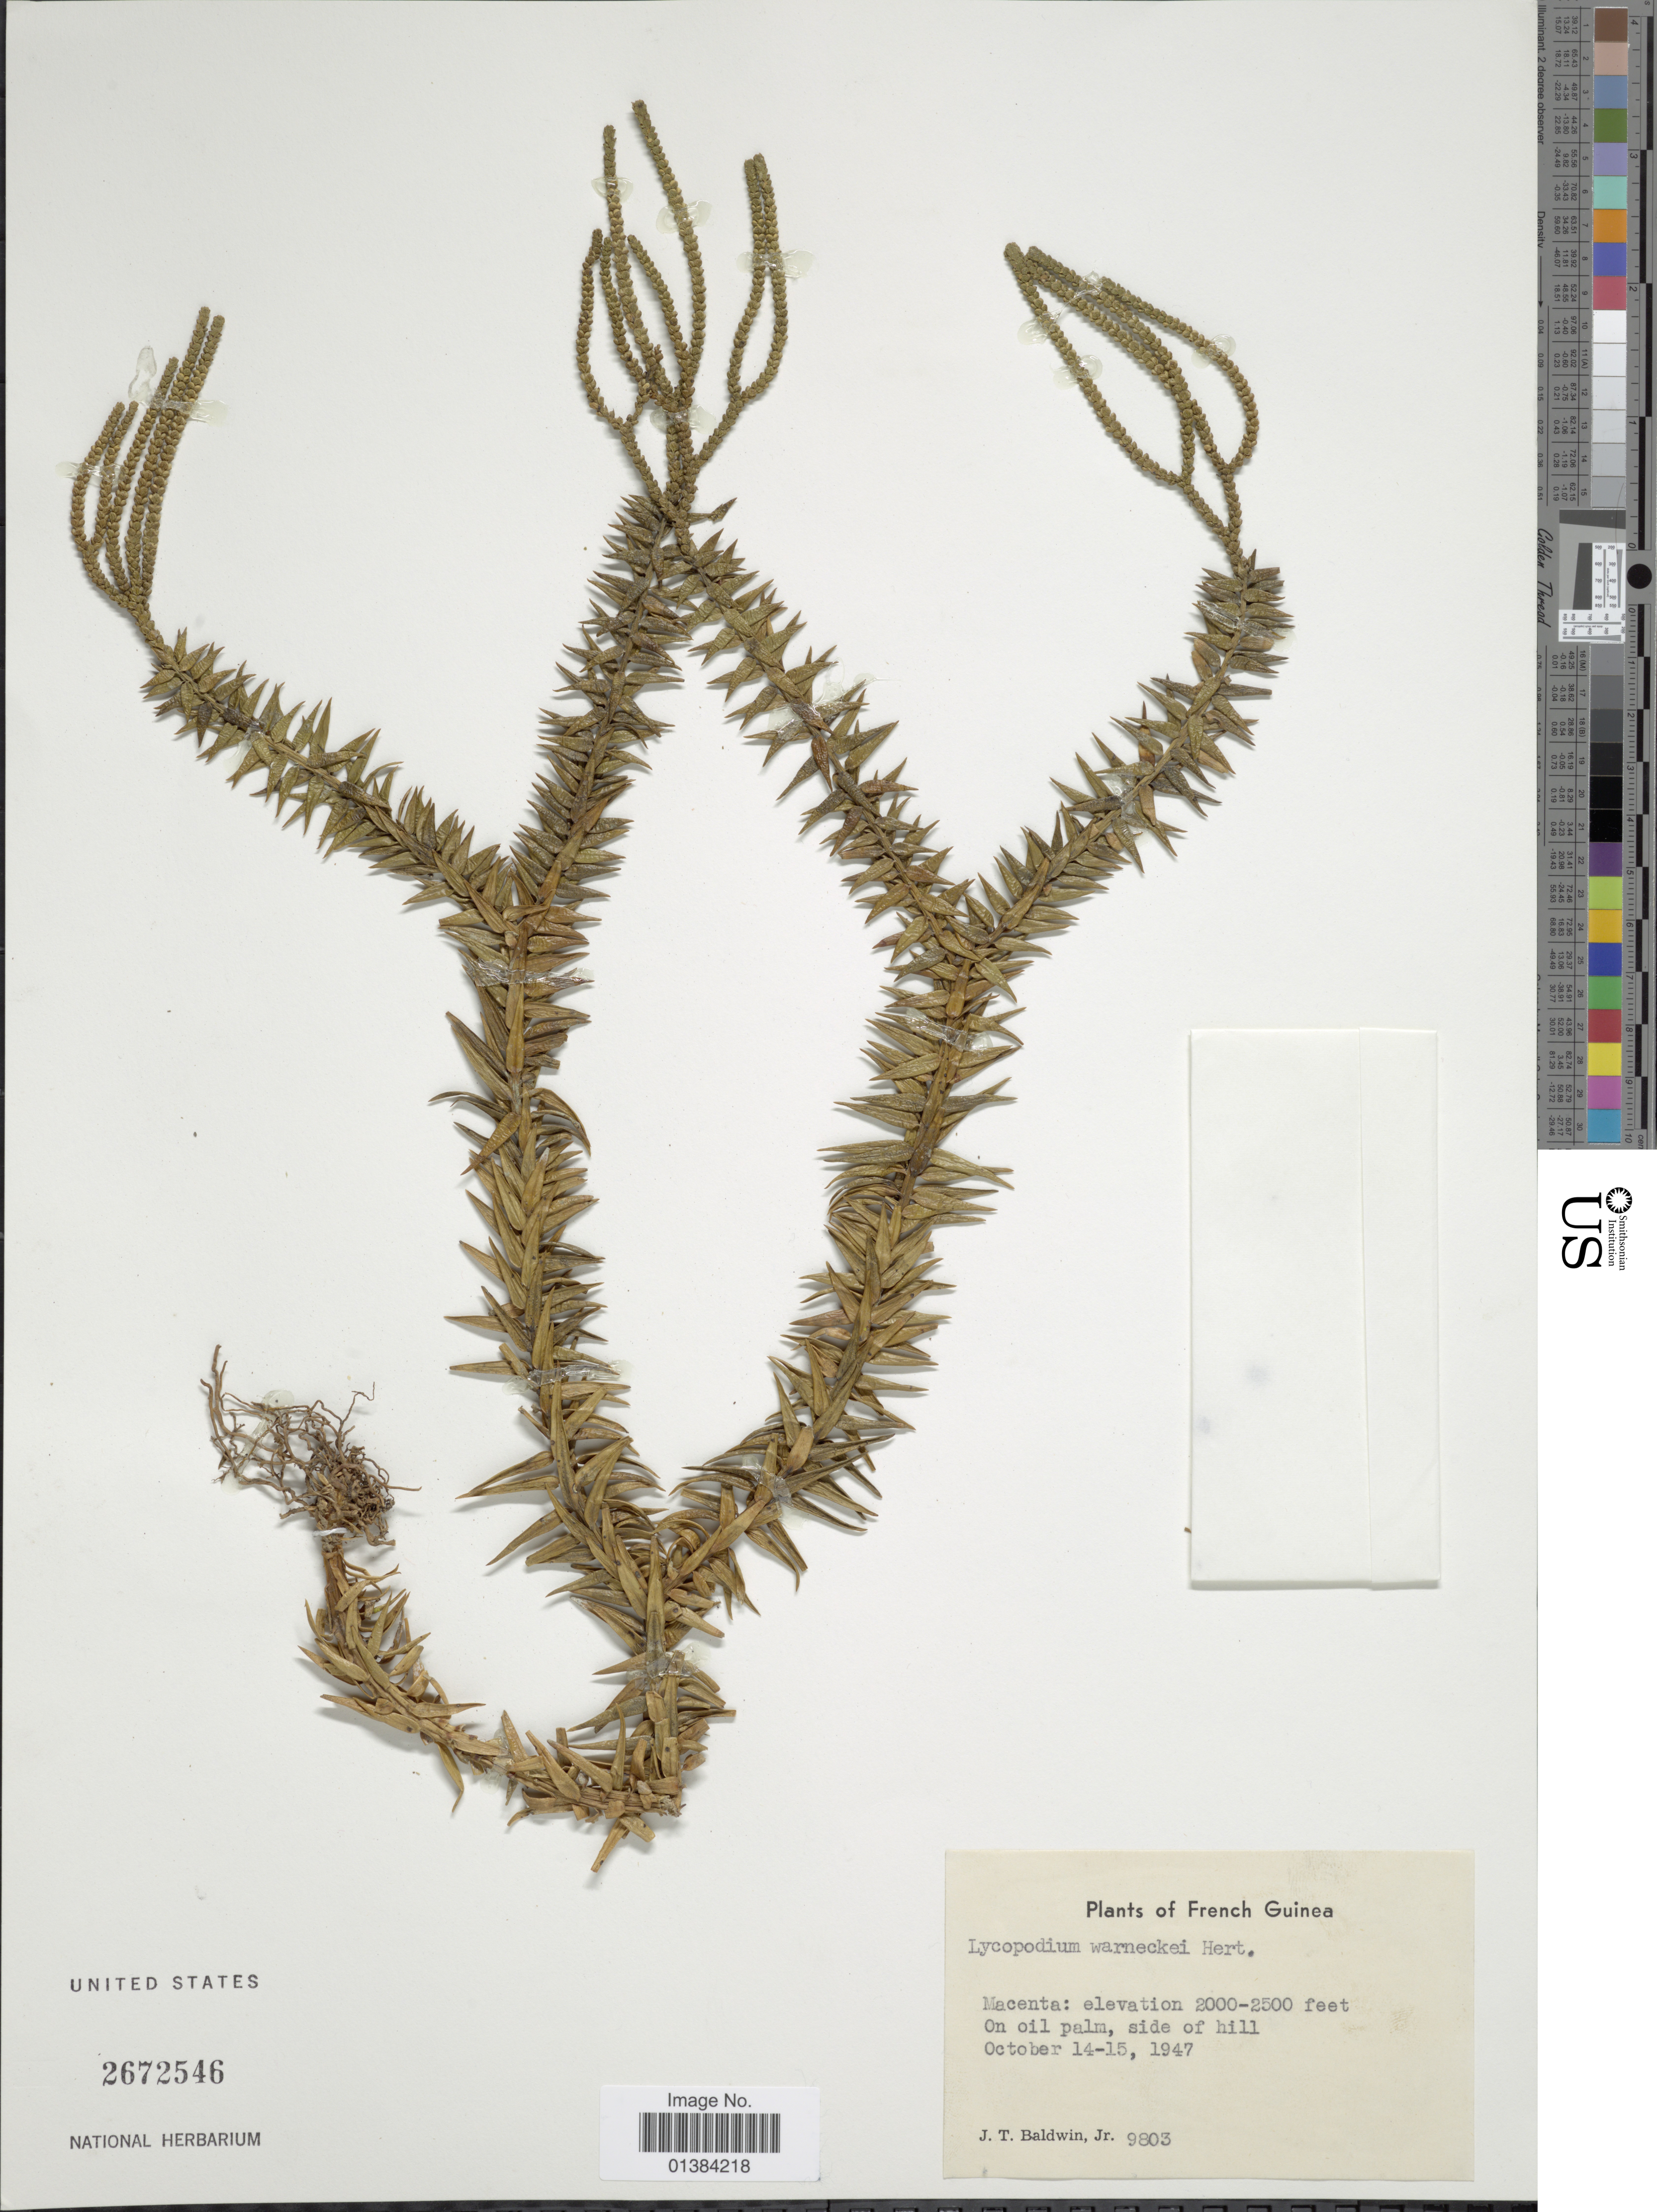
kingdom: Plantae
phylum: Tracheophyta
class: Lycopodiopsida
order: Lycopodiales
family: Lycopodiaceae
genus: Phlegmariurus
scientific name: Phlegmariurus warneckei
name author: (Nessel) A. R. Field & Bostock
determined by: Field, A. R.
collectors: J. T. Baldwin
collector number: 9803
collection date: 1947-10-14/1947-10-15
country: French Guiana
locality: Macenta.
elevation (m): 610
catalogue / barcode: US 2672546